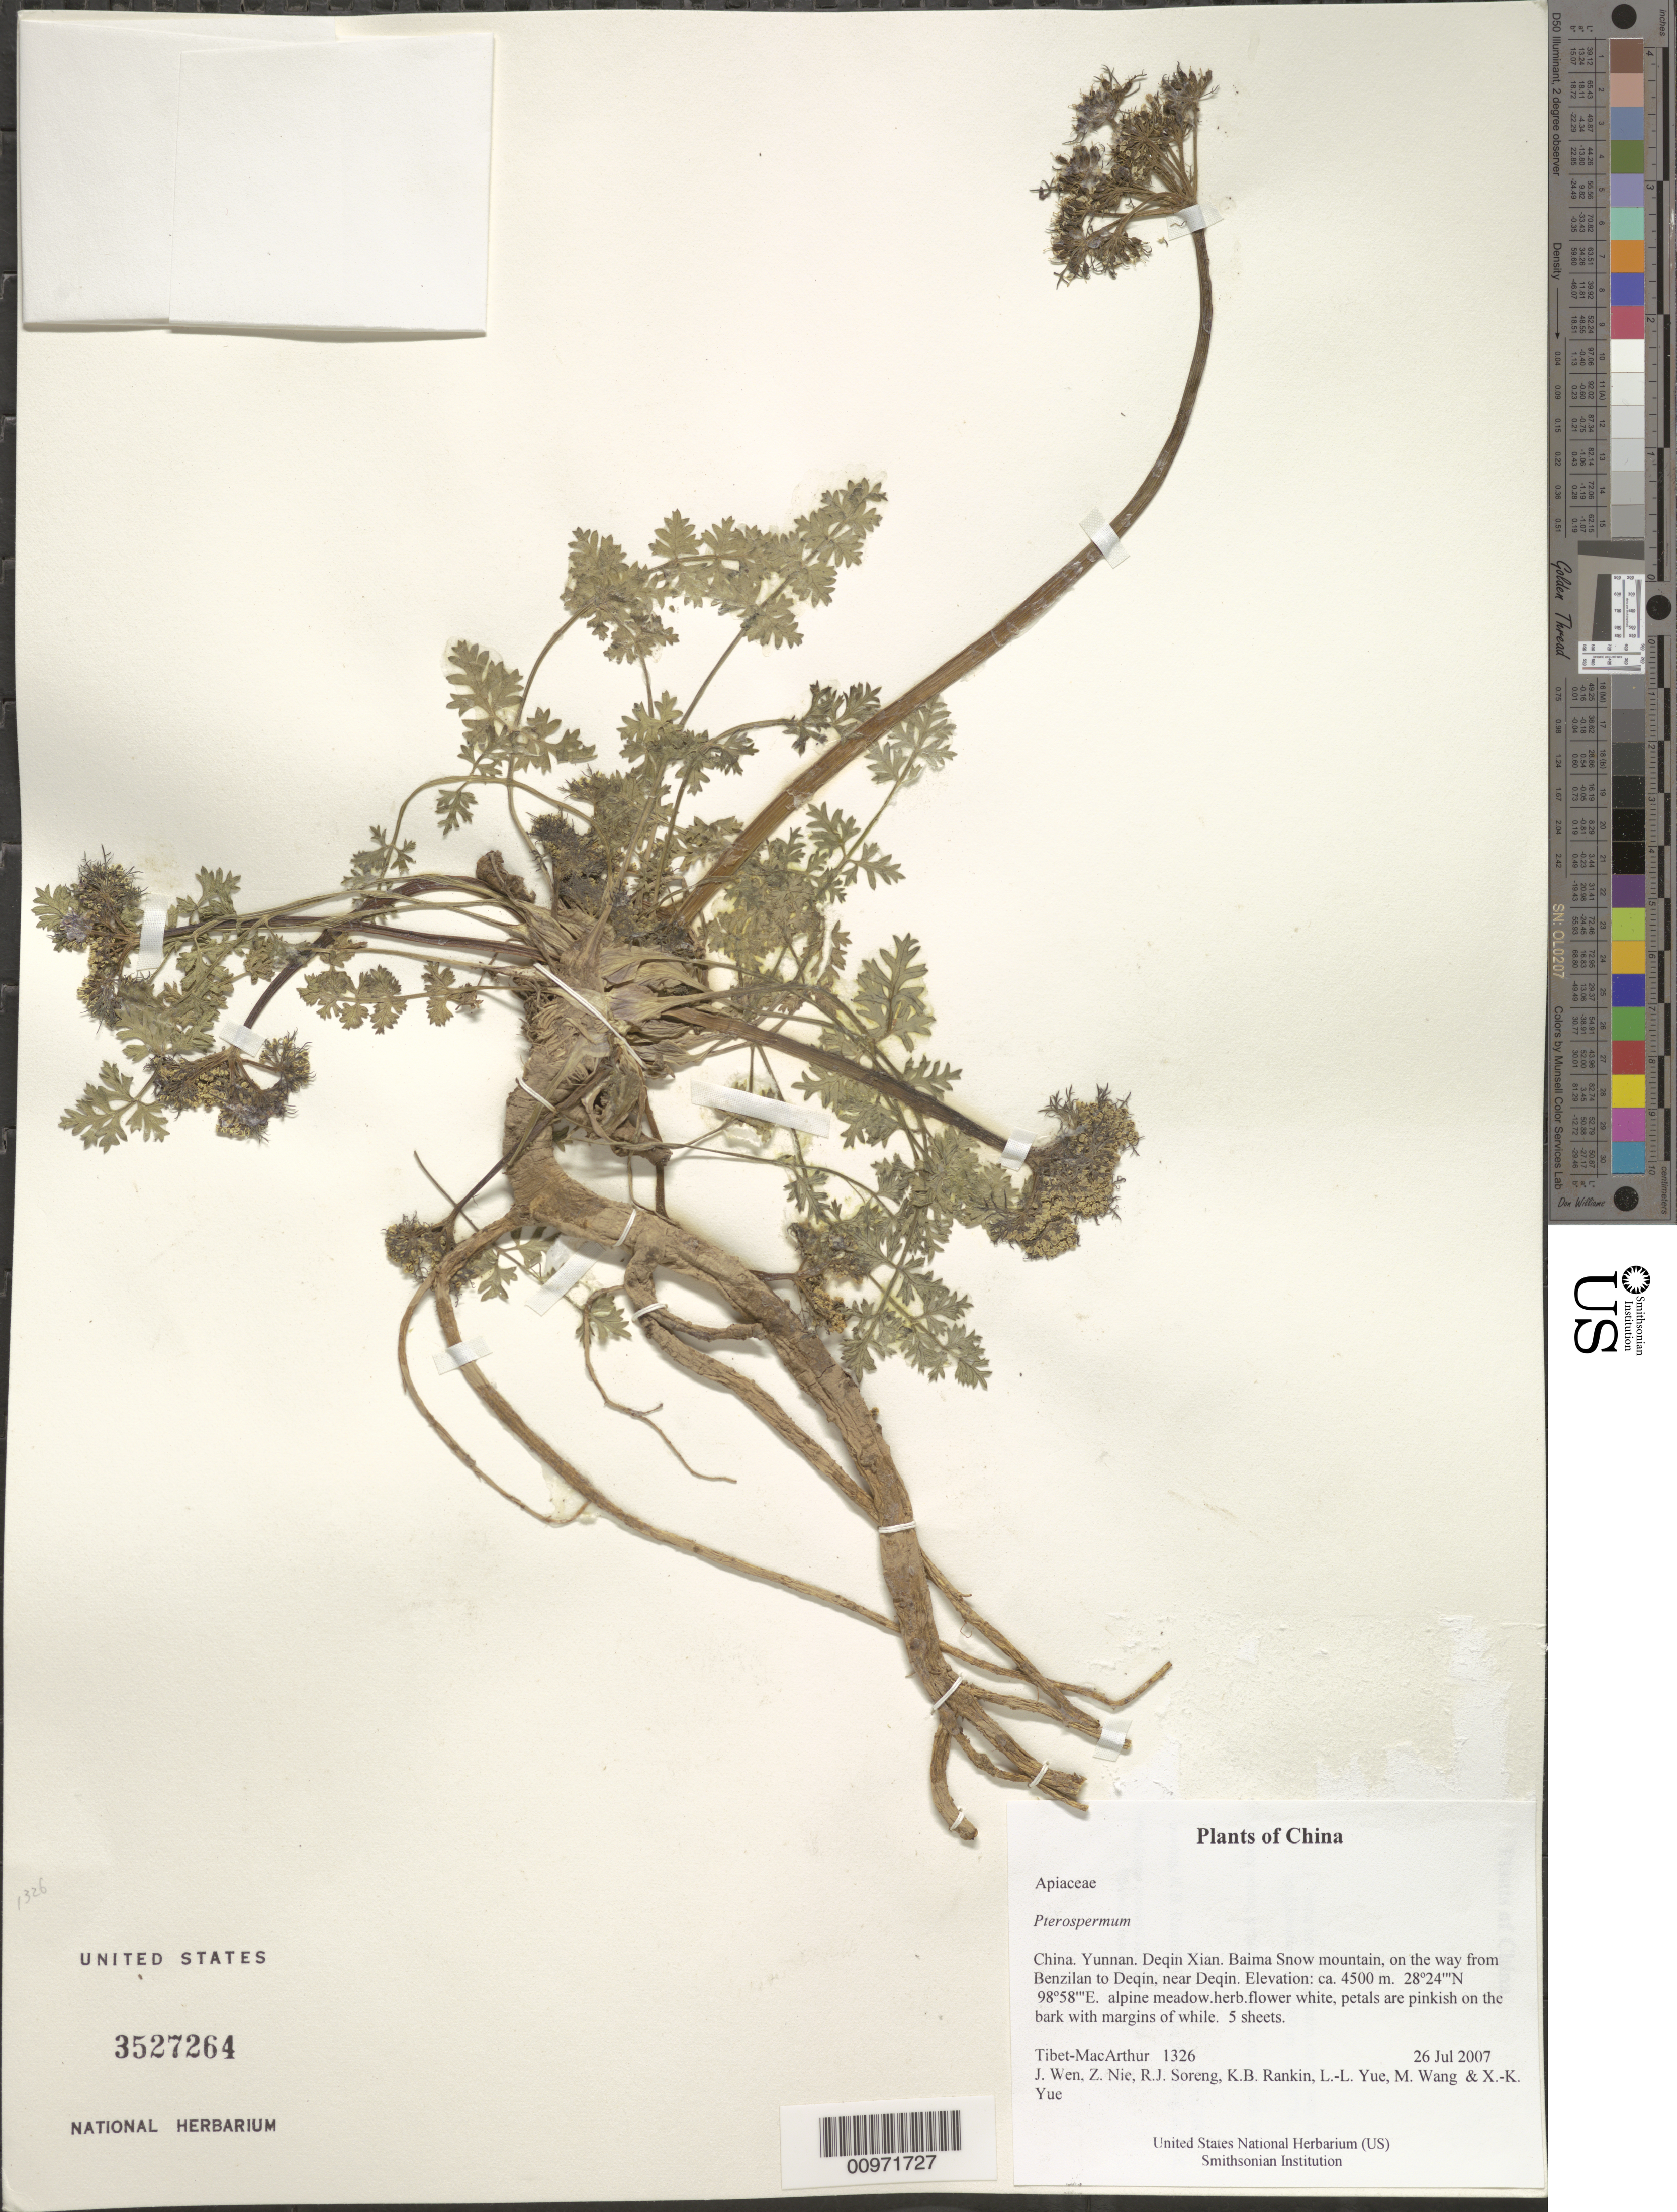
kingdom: Plantae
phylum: Tracheophyta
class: Magnoliopsida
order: Malvales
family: Malvaceae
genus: Pterospermum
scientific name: Pterospermum sp.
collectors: Tibet-MacArthur, J. Wen, Z. Nie, R. J. Soreng, K. Rankin, L. Yue, M. Wang & X. Yue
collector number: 1326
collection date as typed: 26 Jul 2007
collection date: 2007-07-26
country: China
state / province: Yunnan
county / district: Deqin Xian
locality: Baima Snow mountain, on the way from Benzilan to Deqin, near Deqin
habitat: alpine meadow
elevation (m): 4500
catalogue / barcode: US 3527264